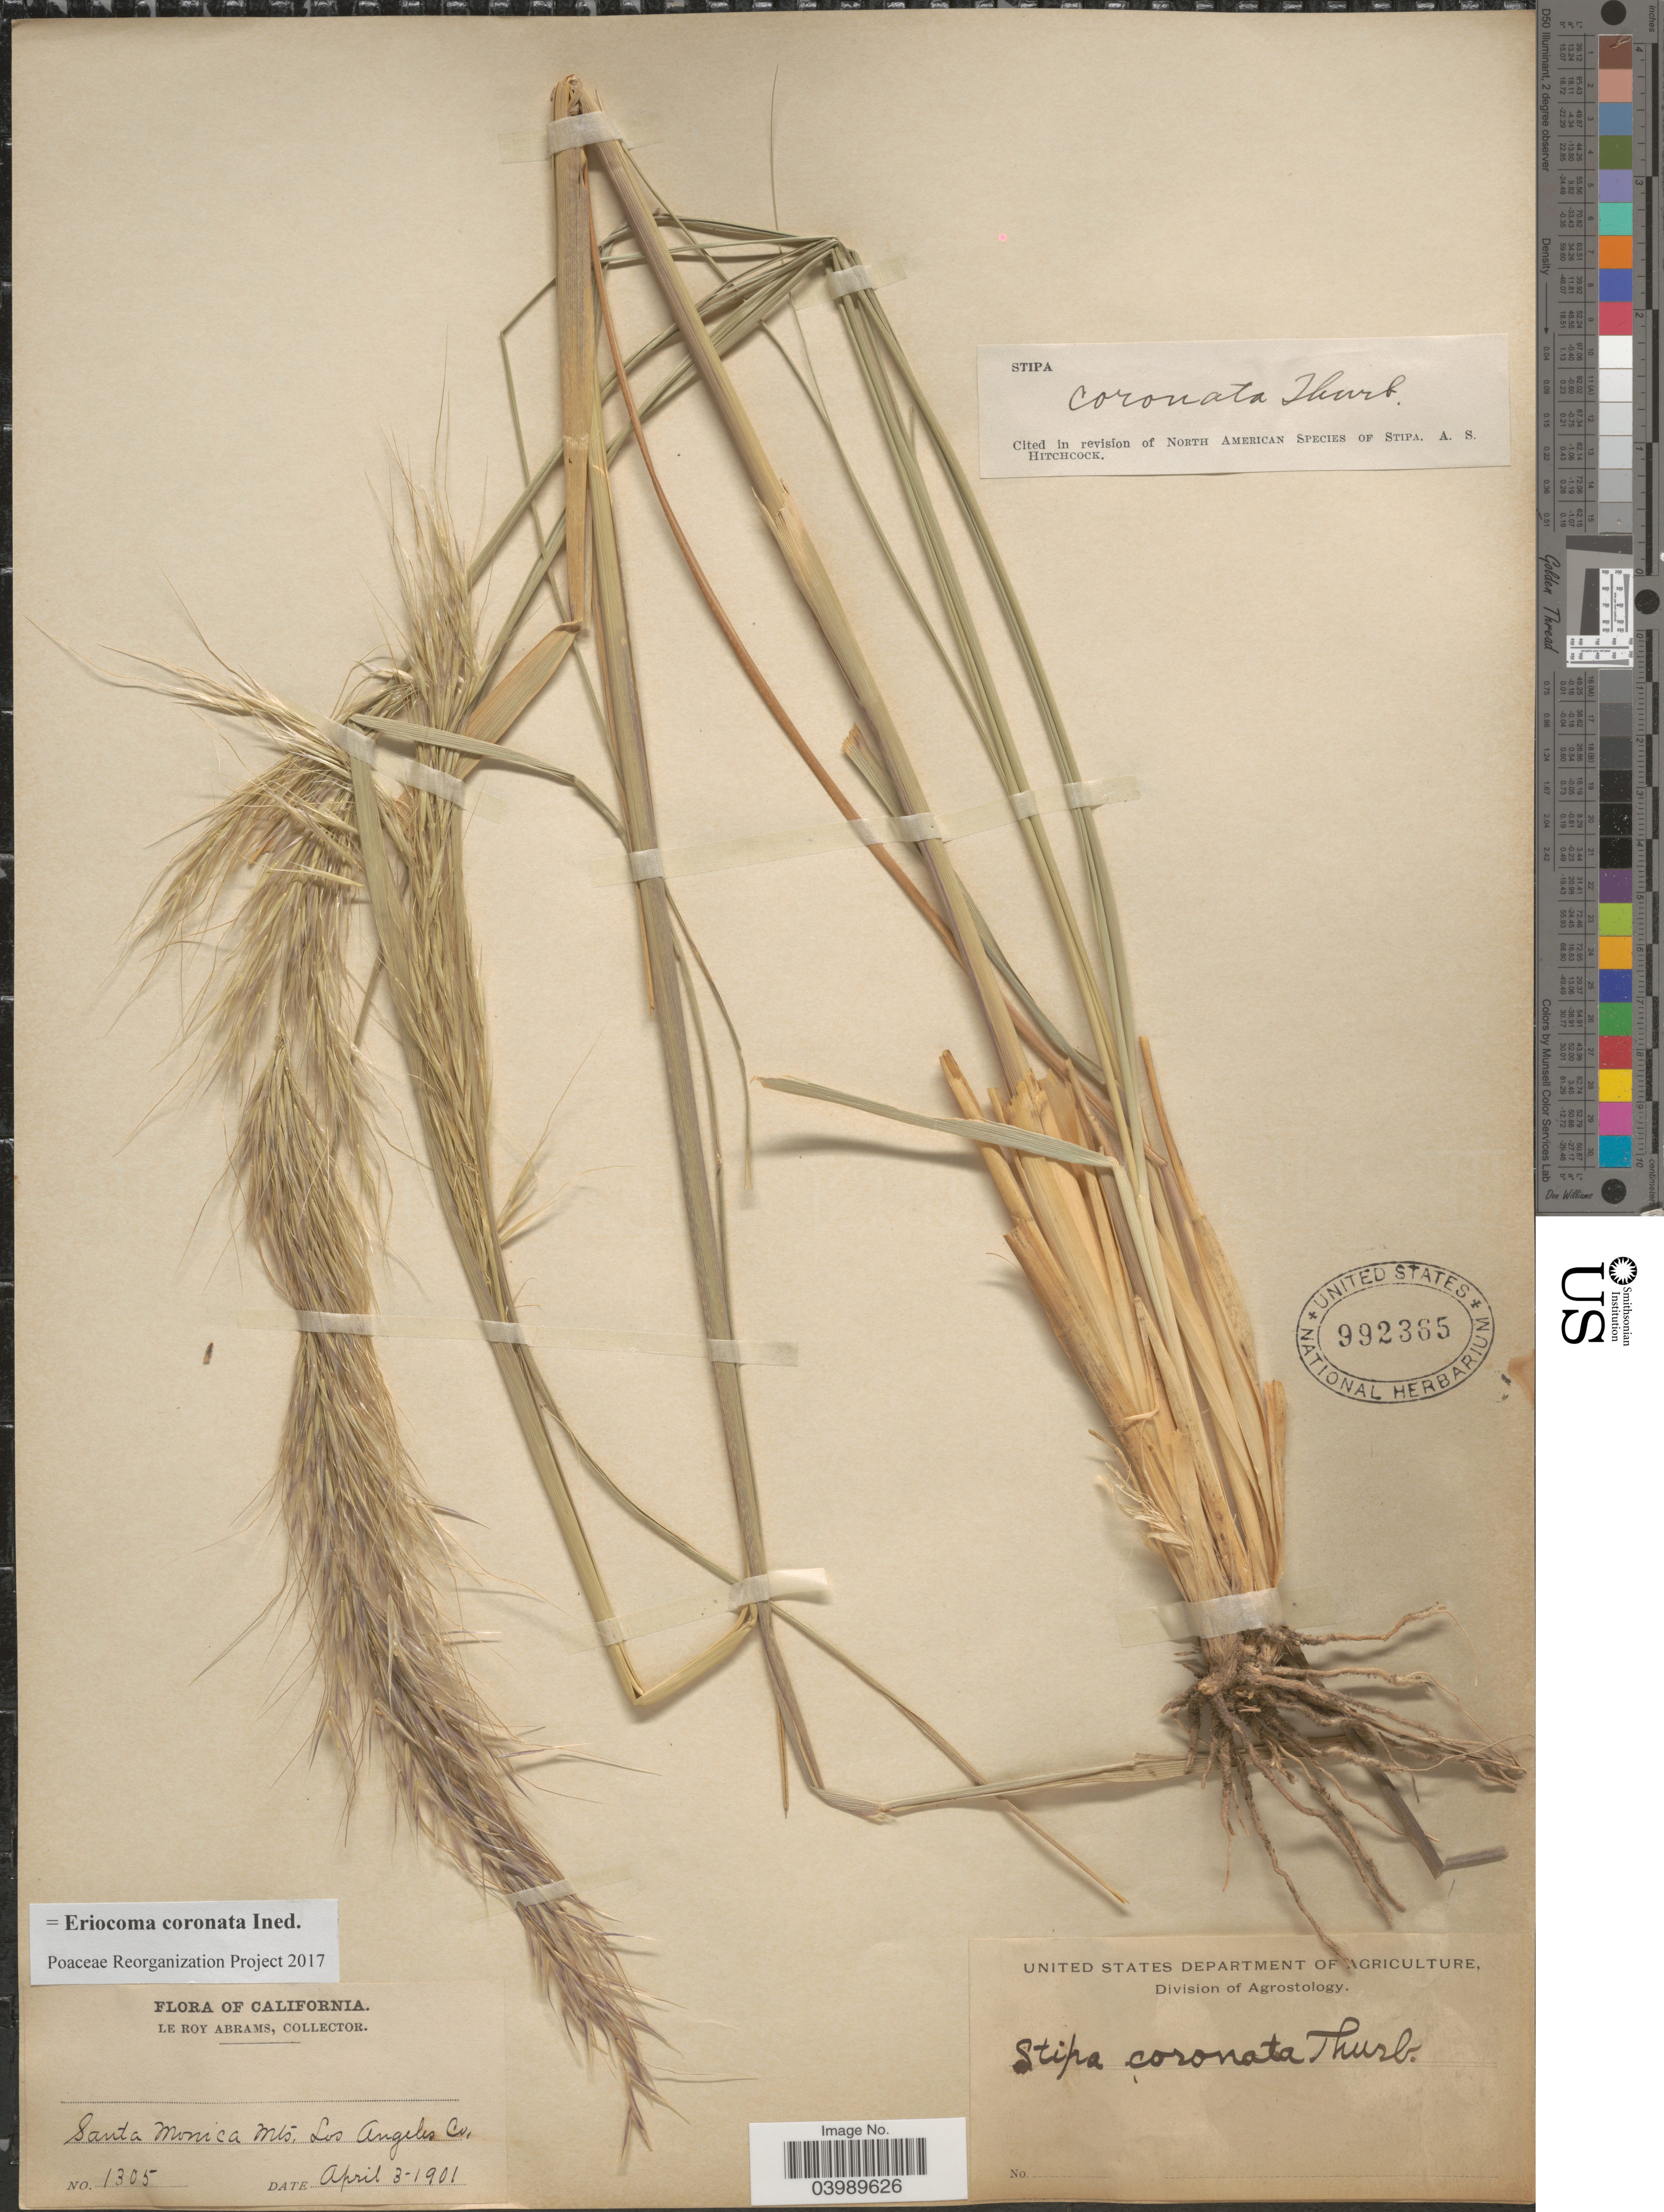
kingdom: Plantae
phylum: Tracheophyta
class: Liliopsida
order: Poales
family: Poaceae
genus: Eriocoma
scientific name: Eriocoma coronata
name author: (Thurb.) Romasch.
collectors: L. Abrams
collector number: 1305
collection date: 1901-04-03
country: United States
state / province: California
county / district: Los Angeles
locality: Santa Monica Mts, Los Angeles Co.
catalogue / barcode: US 992365